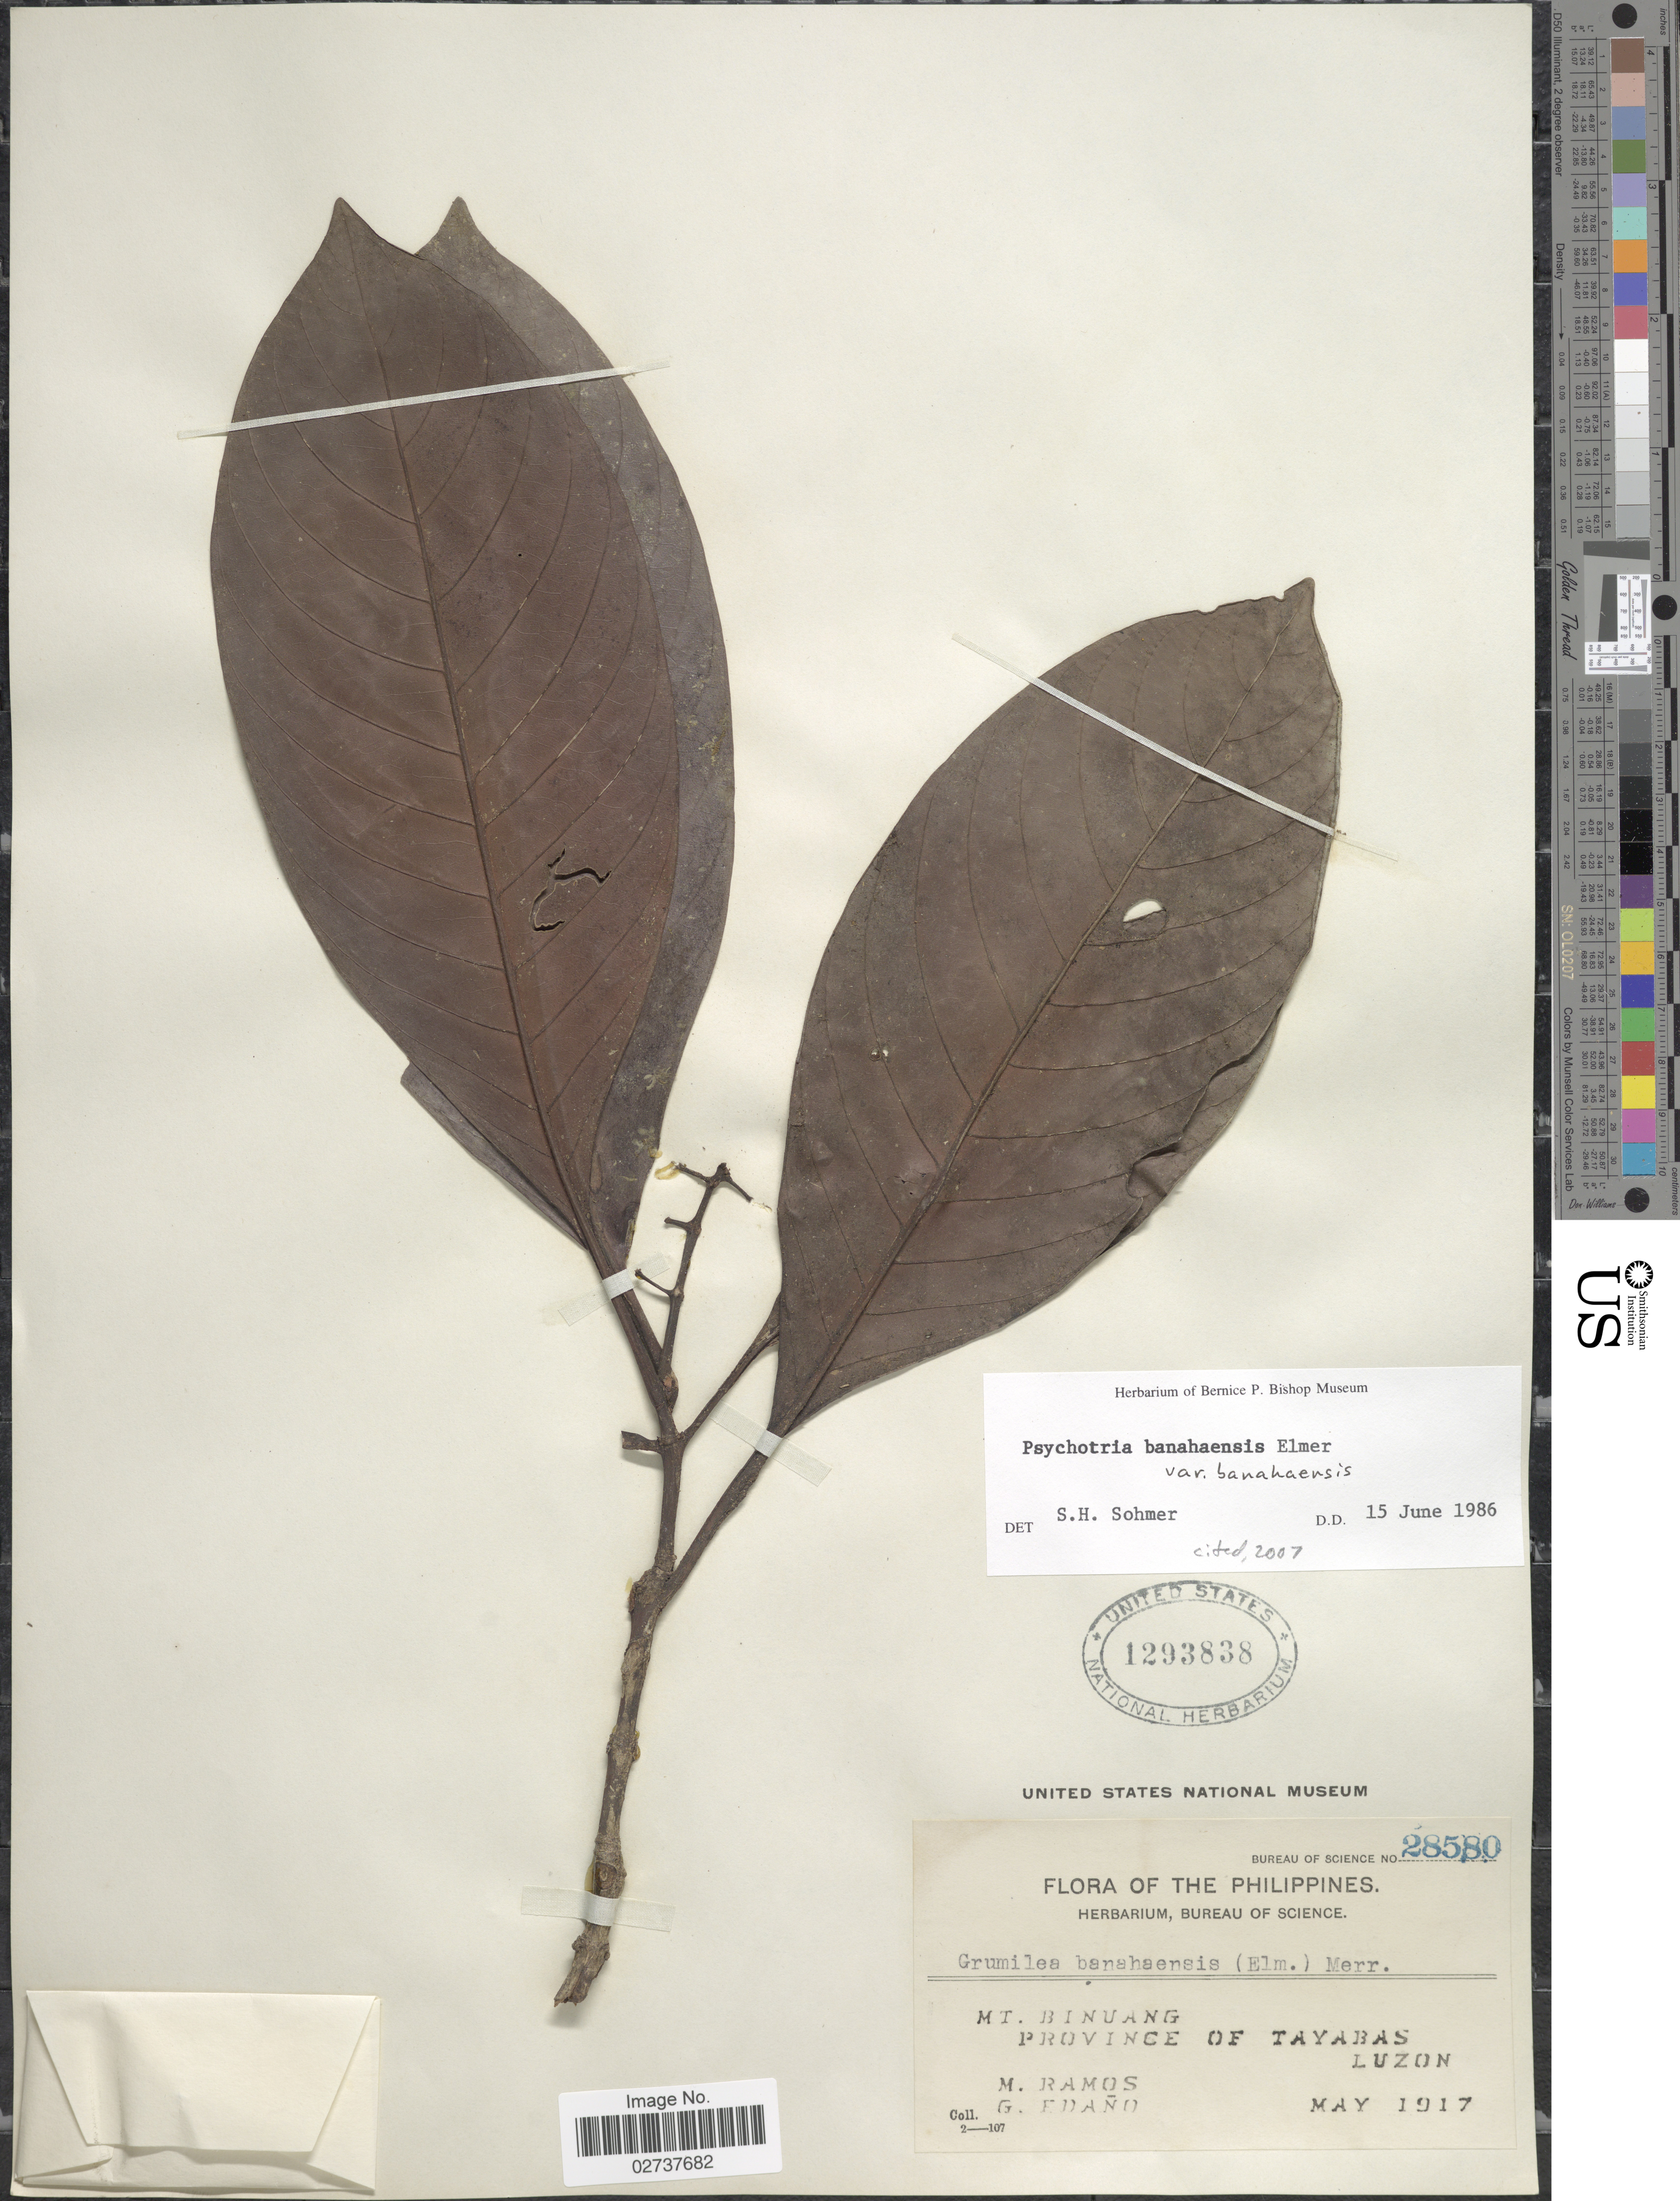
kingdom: Plantae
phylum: Tracheophyta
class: Magnoliopsida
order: Gentianales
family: Rubiaceae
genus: Psychotria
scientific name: Psychotria banahaensis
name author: Elmer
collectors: M. Ramos & G. Edaño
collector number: Bureau of Science 28580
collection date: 1917-05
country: Philippines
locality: Mt. Binuang Province of Tayabas Luzon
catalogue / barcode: US 1293838